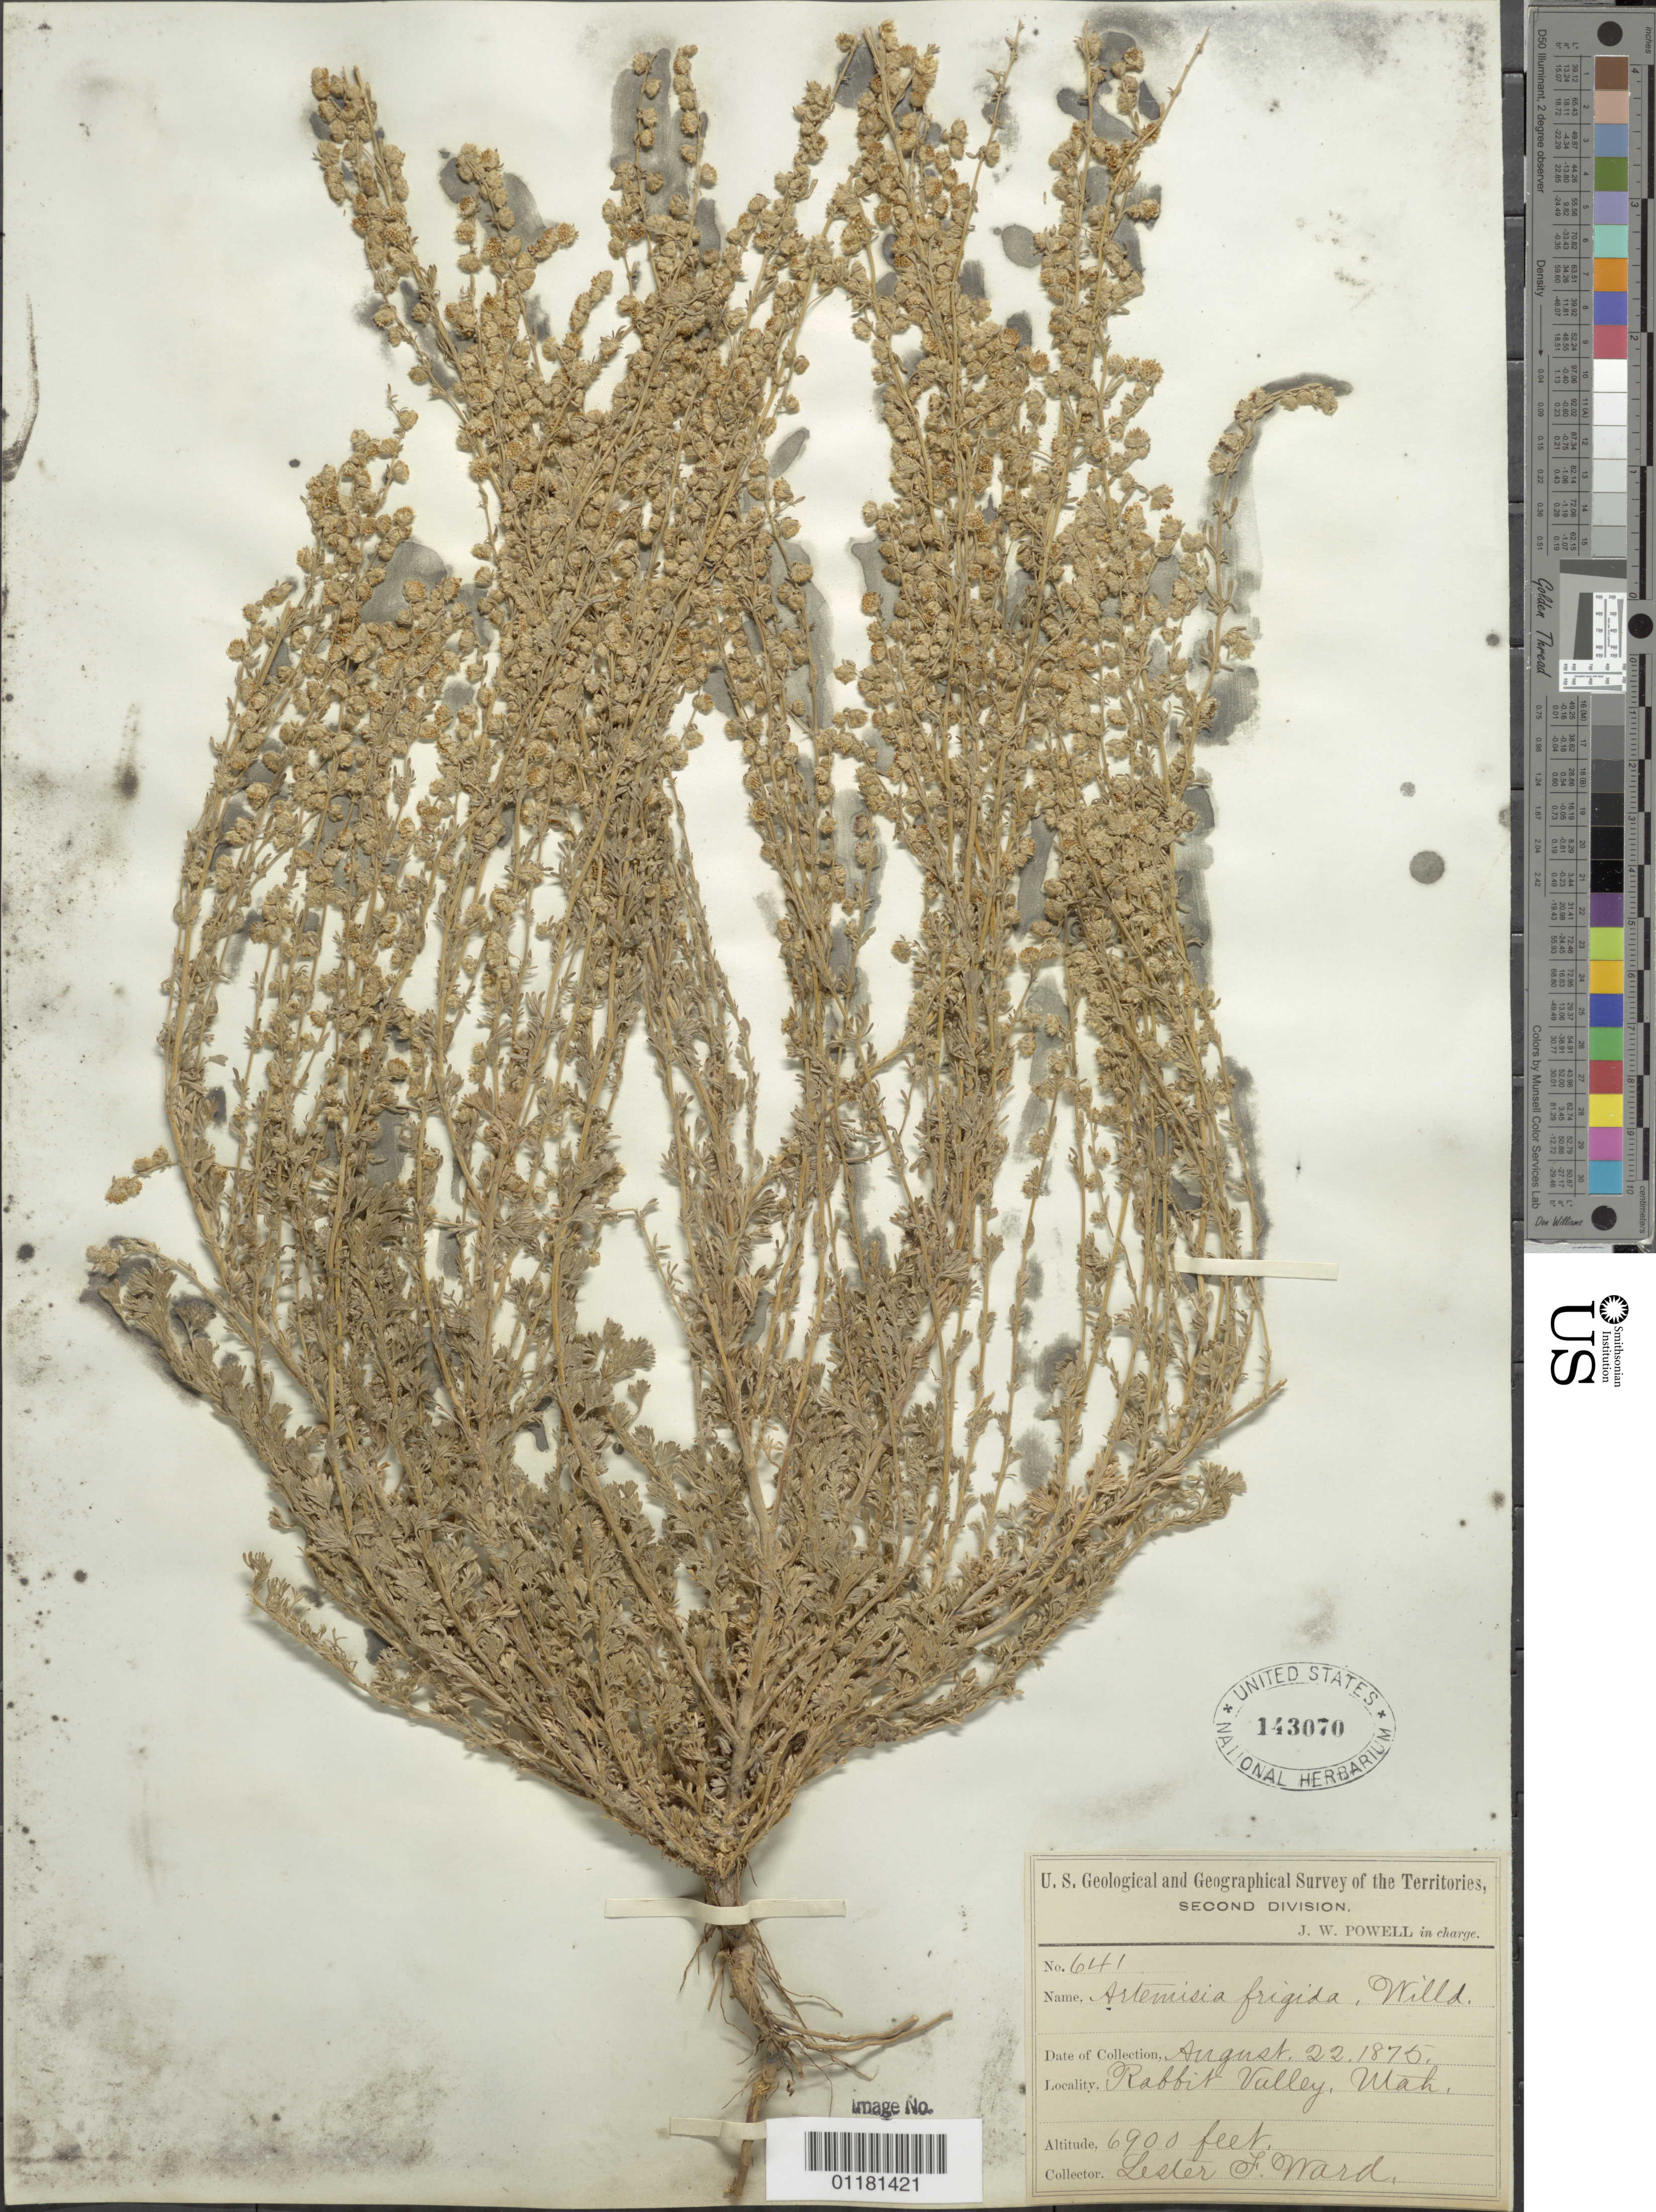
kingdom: Plantae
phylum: Tracheophyta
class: Magnoliopsida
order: Asterales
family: Asteraceae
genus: Artemisia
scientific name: Artemisia frigida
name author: Willd.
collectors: L. F. Ward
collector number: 641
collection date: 1875-08-22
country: United States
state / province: Utah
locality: Rabbit Valley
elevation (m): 2103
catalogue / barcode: US 143070